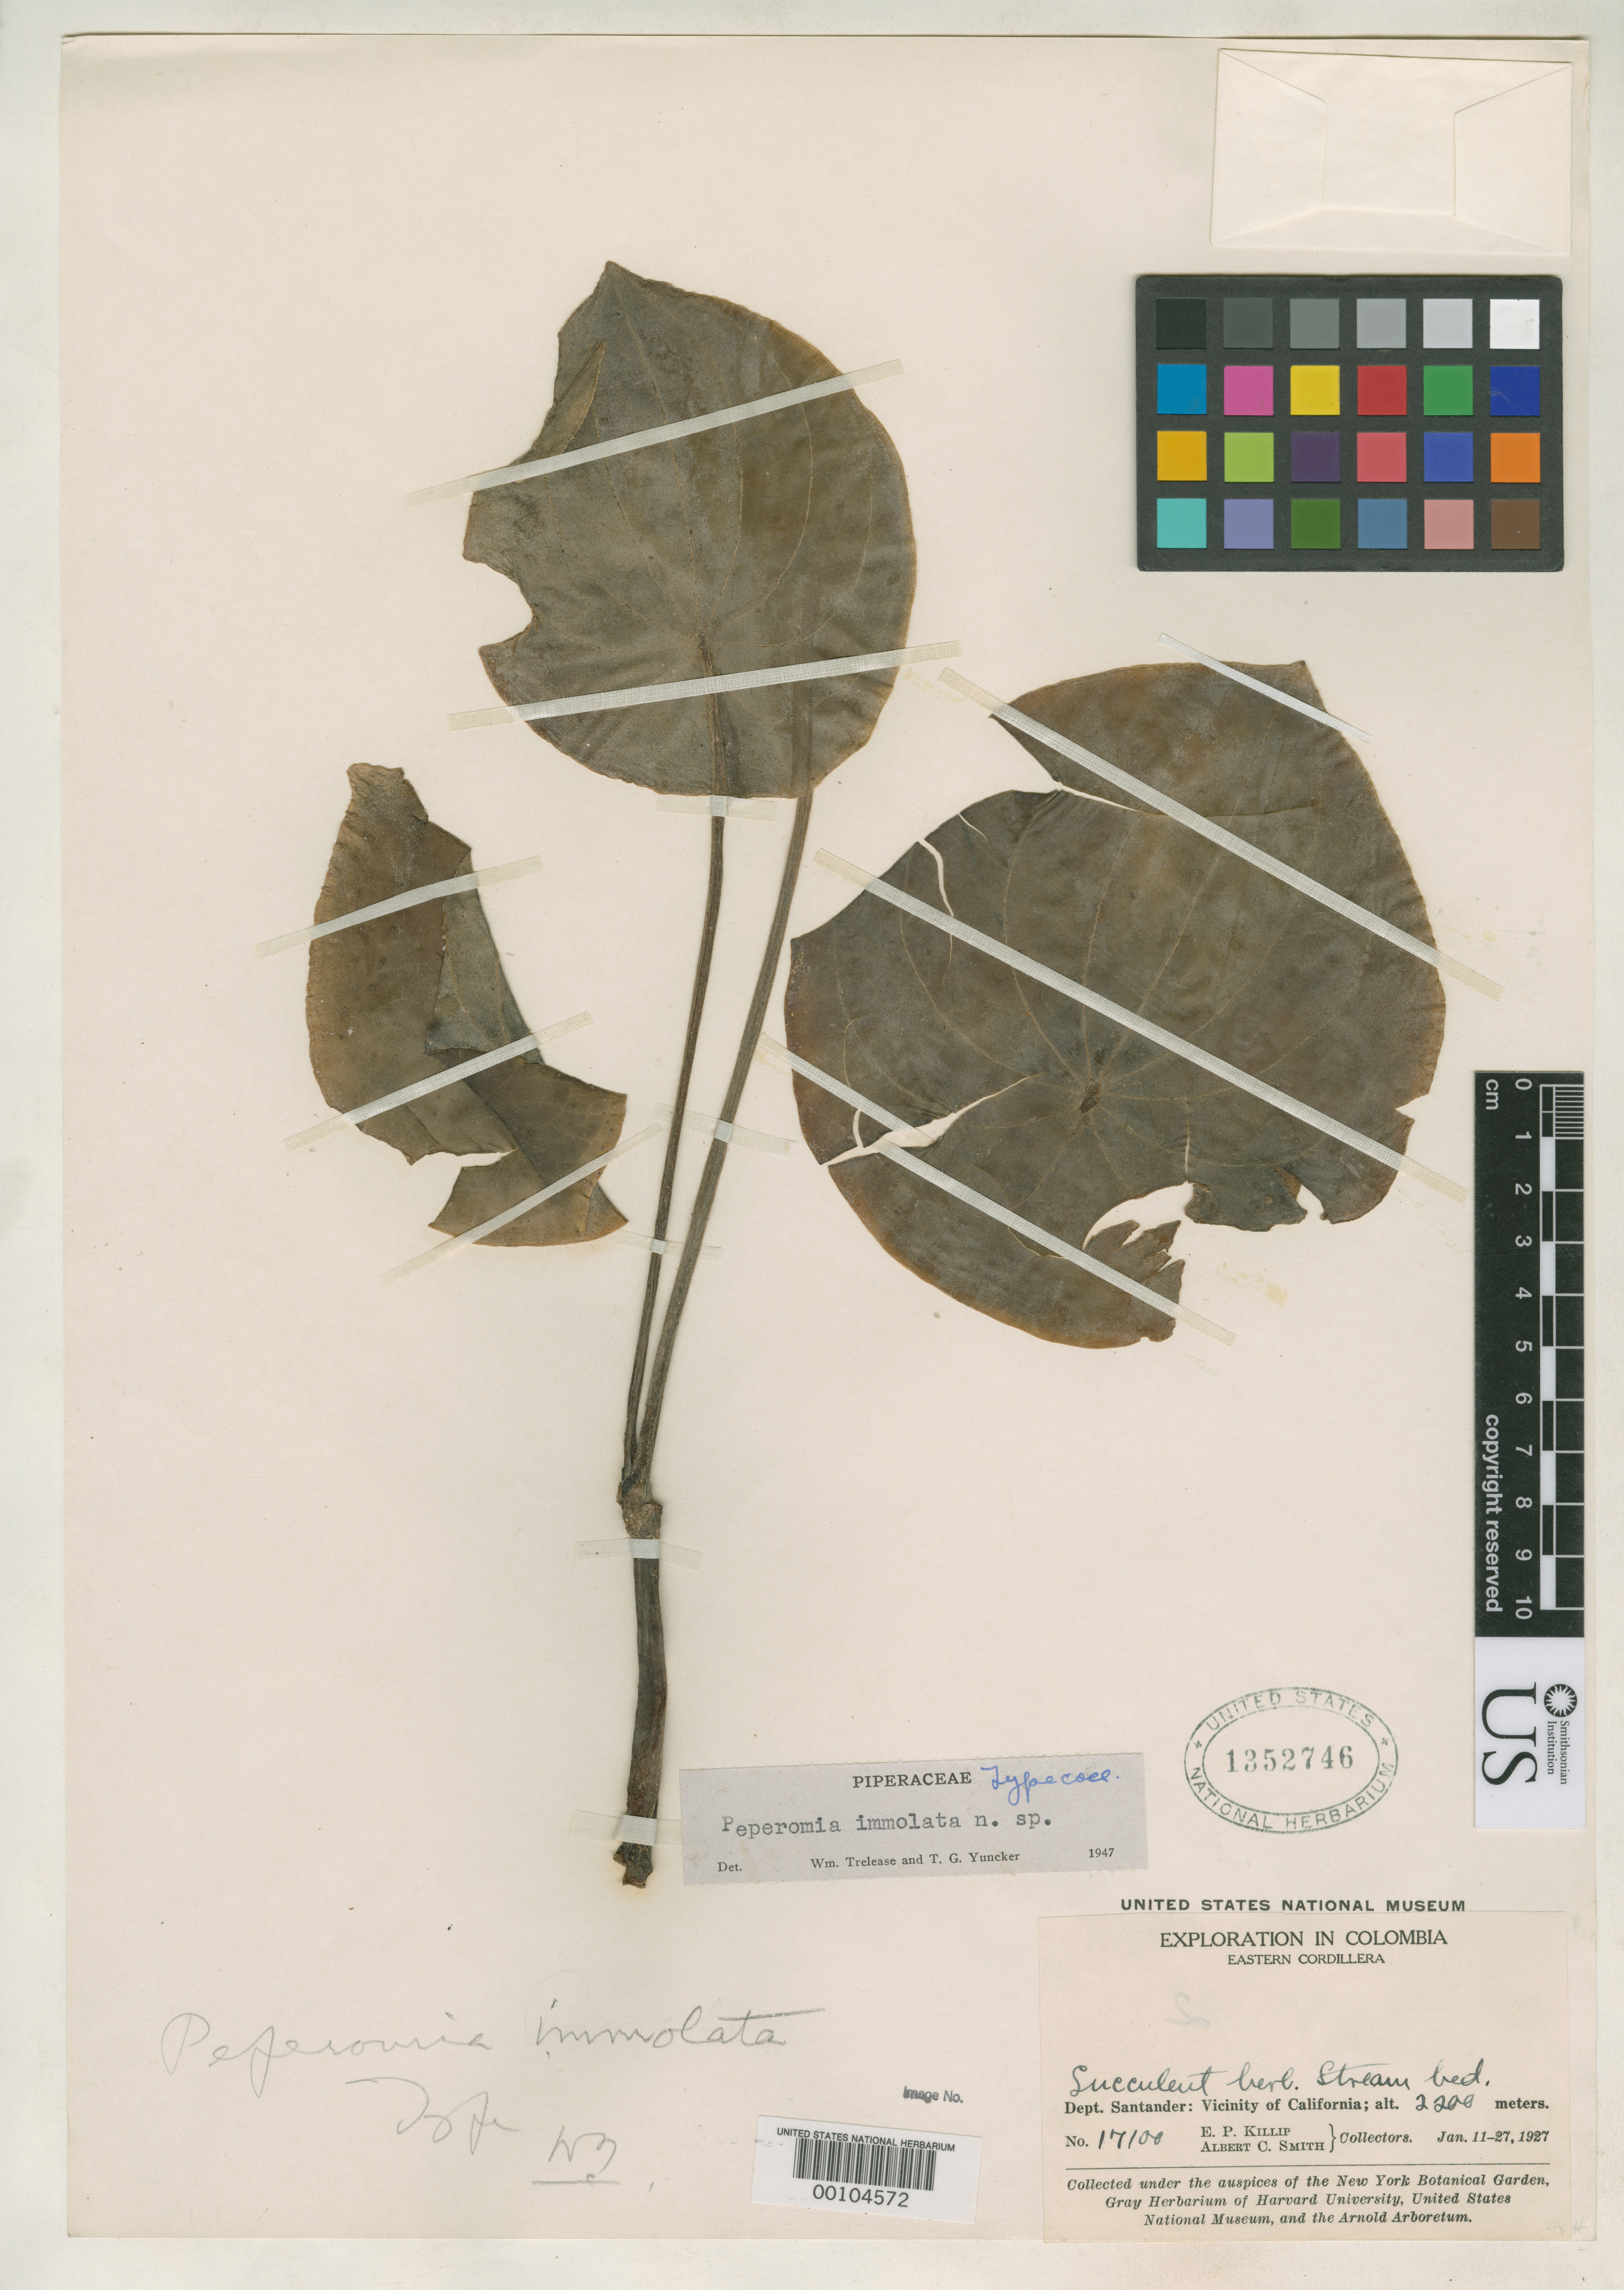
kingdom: Plantae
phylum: Tracheophyta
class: Magnoliopsida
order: Piperales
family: Piperaceae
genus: Peperomia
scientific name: Peperomia immolata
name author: Trel. & Yunck.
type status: Isotype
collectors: E. P. Killip & A. C. Smith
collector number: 17100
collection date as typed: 11 Jan 1927 to 27 Jan 1927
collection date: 1927-01-11/1927-01-27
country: Colombia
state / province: Santander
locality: California vicinity.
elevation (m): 2200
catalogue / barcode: US 1352746